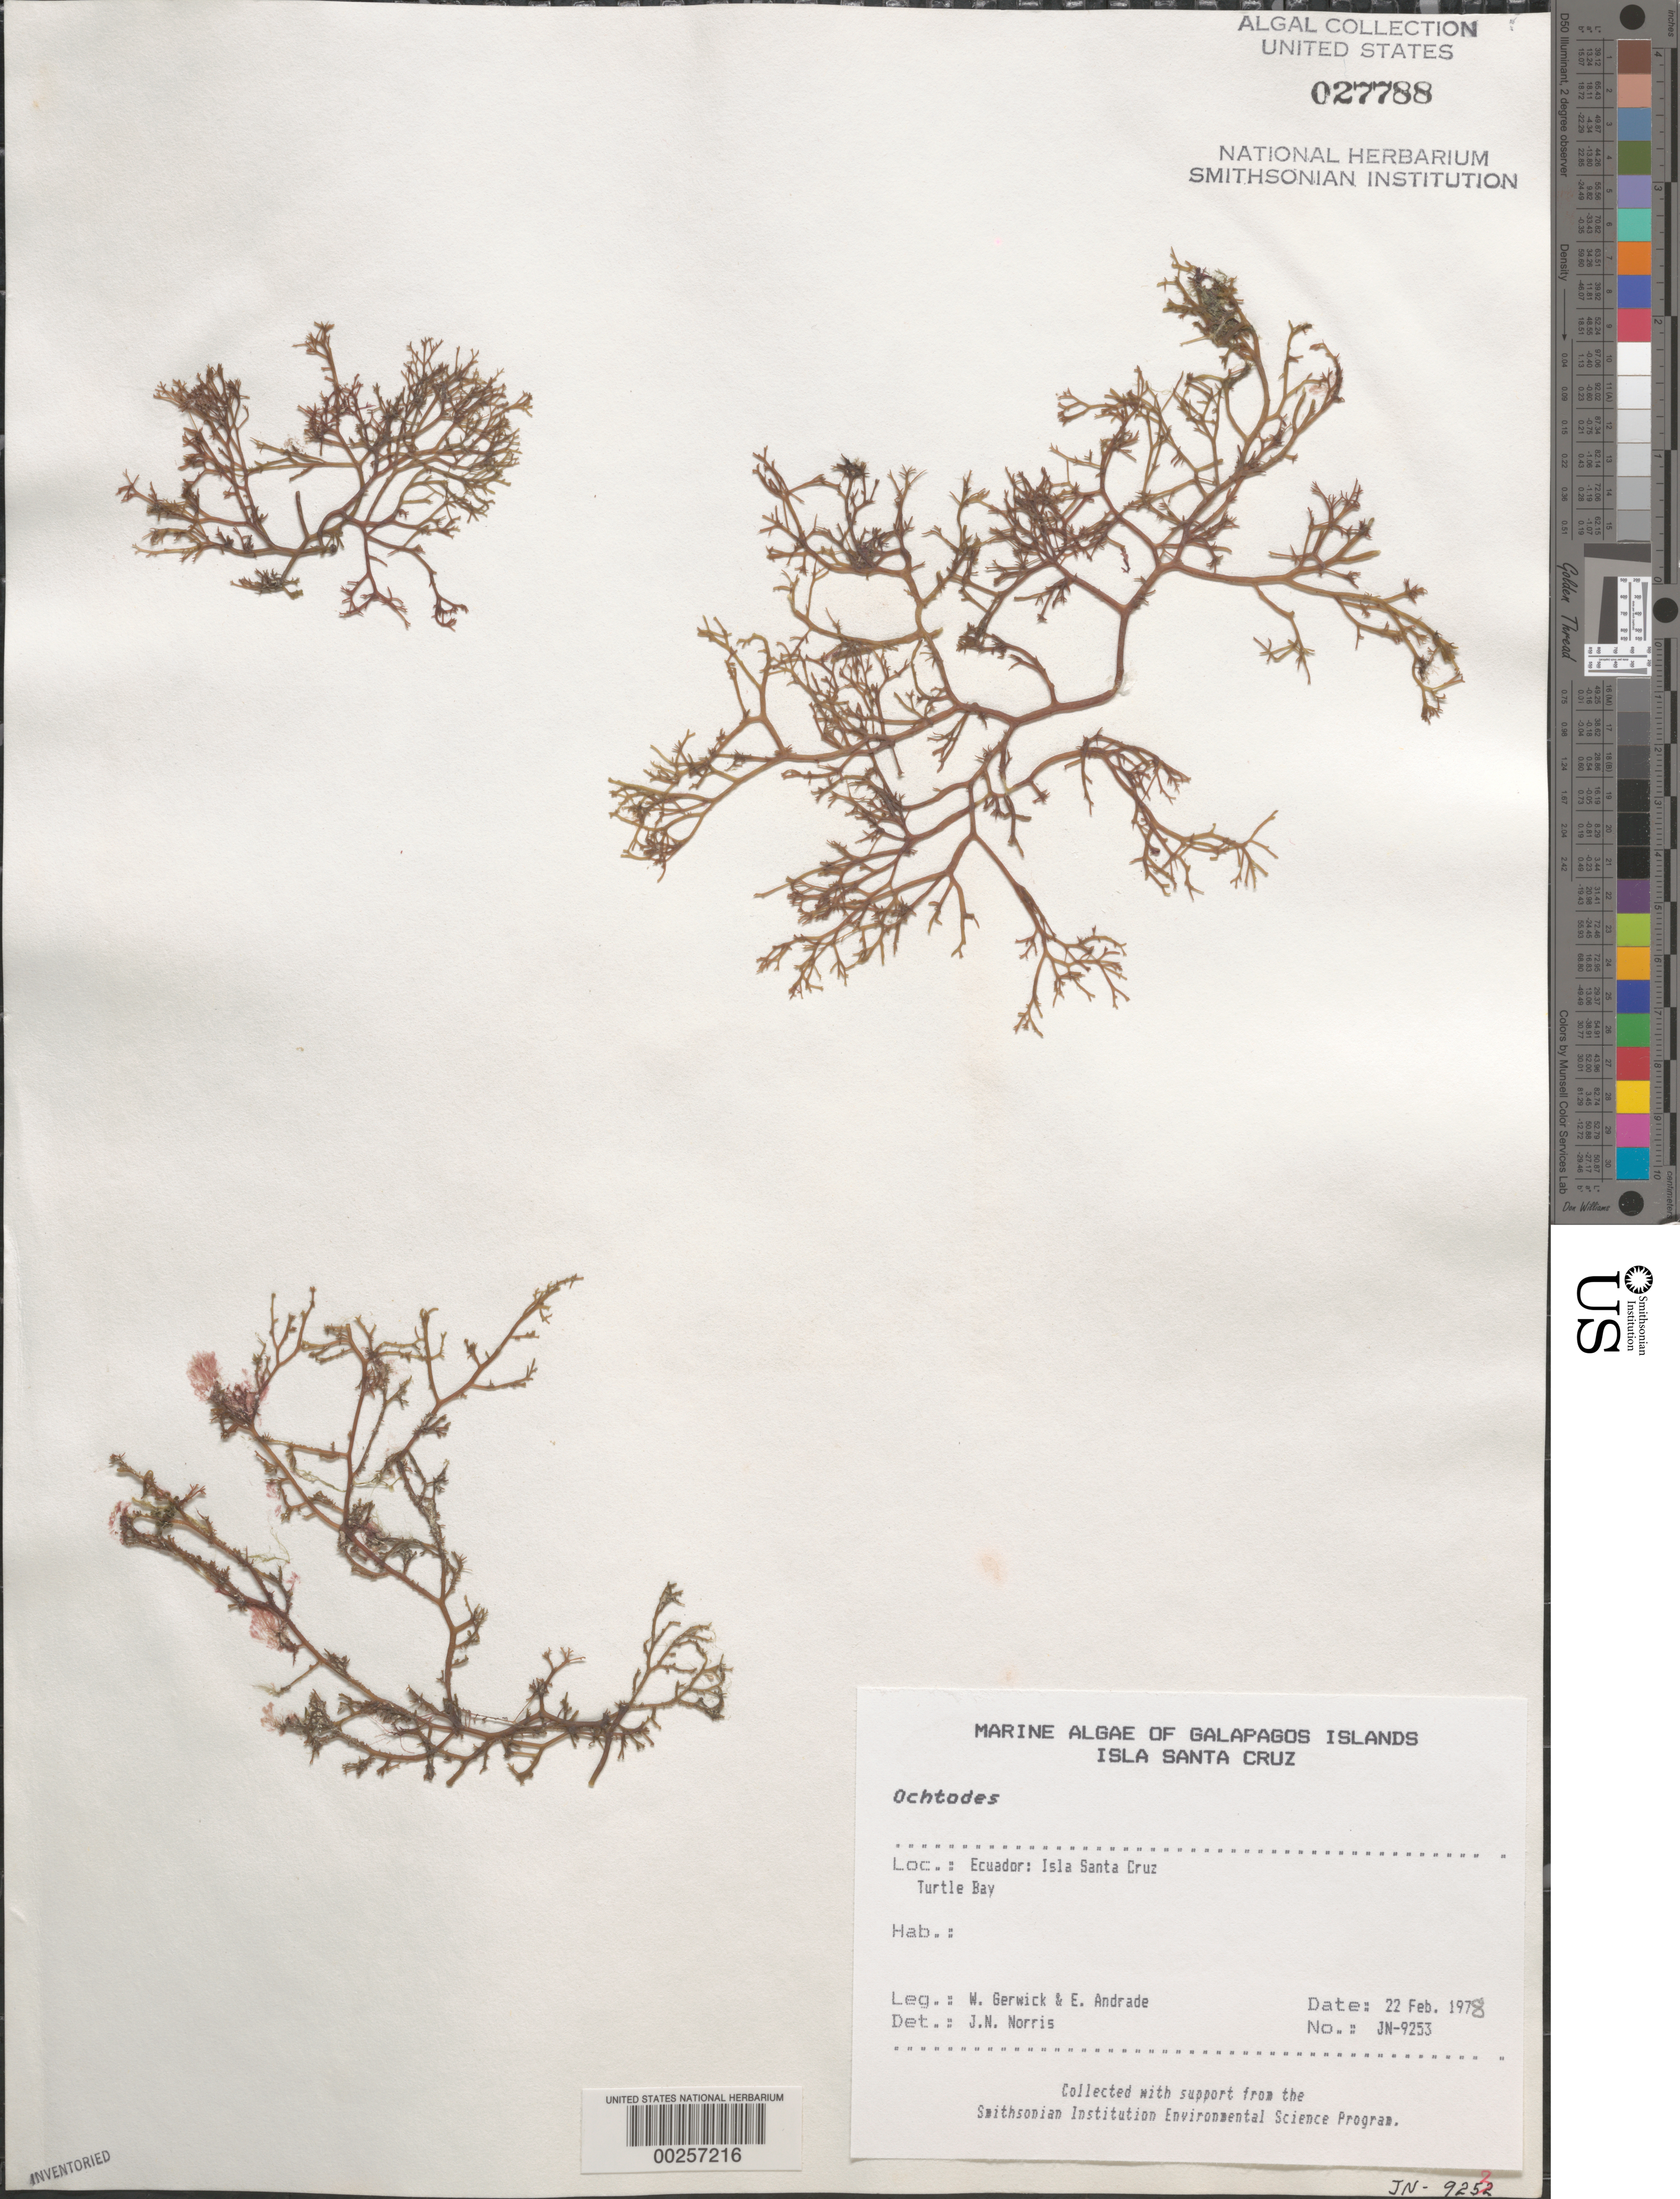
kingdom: Plantae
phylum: Rhodophyta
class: Florideophyceae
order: Gigartinales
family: Rhizophyllidaceae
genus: Ochtodes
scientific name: Ochtodes sp.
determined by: Norris, James N.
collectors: W. Gerwick & E. Andrade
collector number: Jn-9253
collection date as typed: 22 Feb 1978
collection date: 1978-02-22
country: Ecuador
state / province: Colón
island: Santa Cruz [Indefatigable, Chaves]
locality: Turtle Bay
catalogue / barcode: US 27788